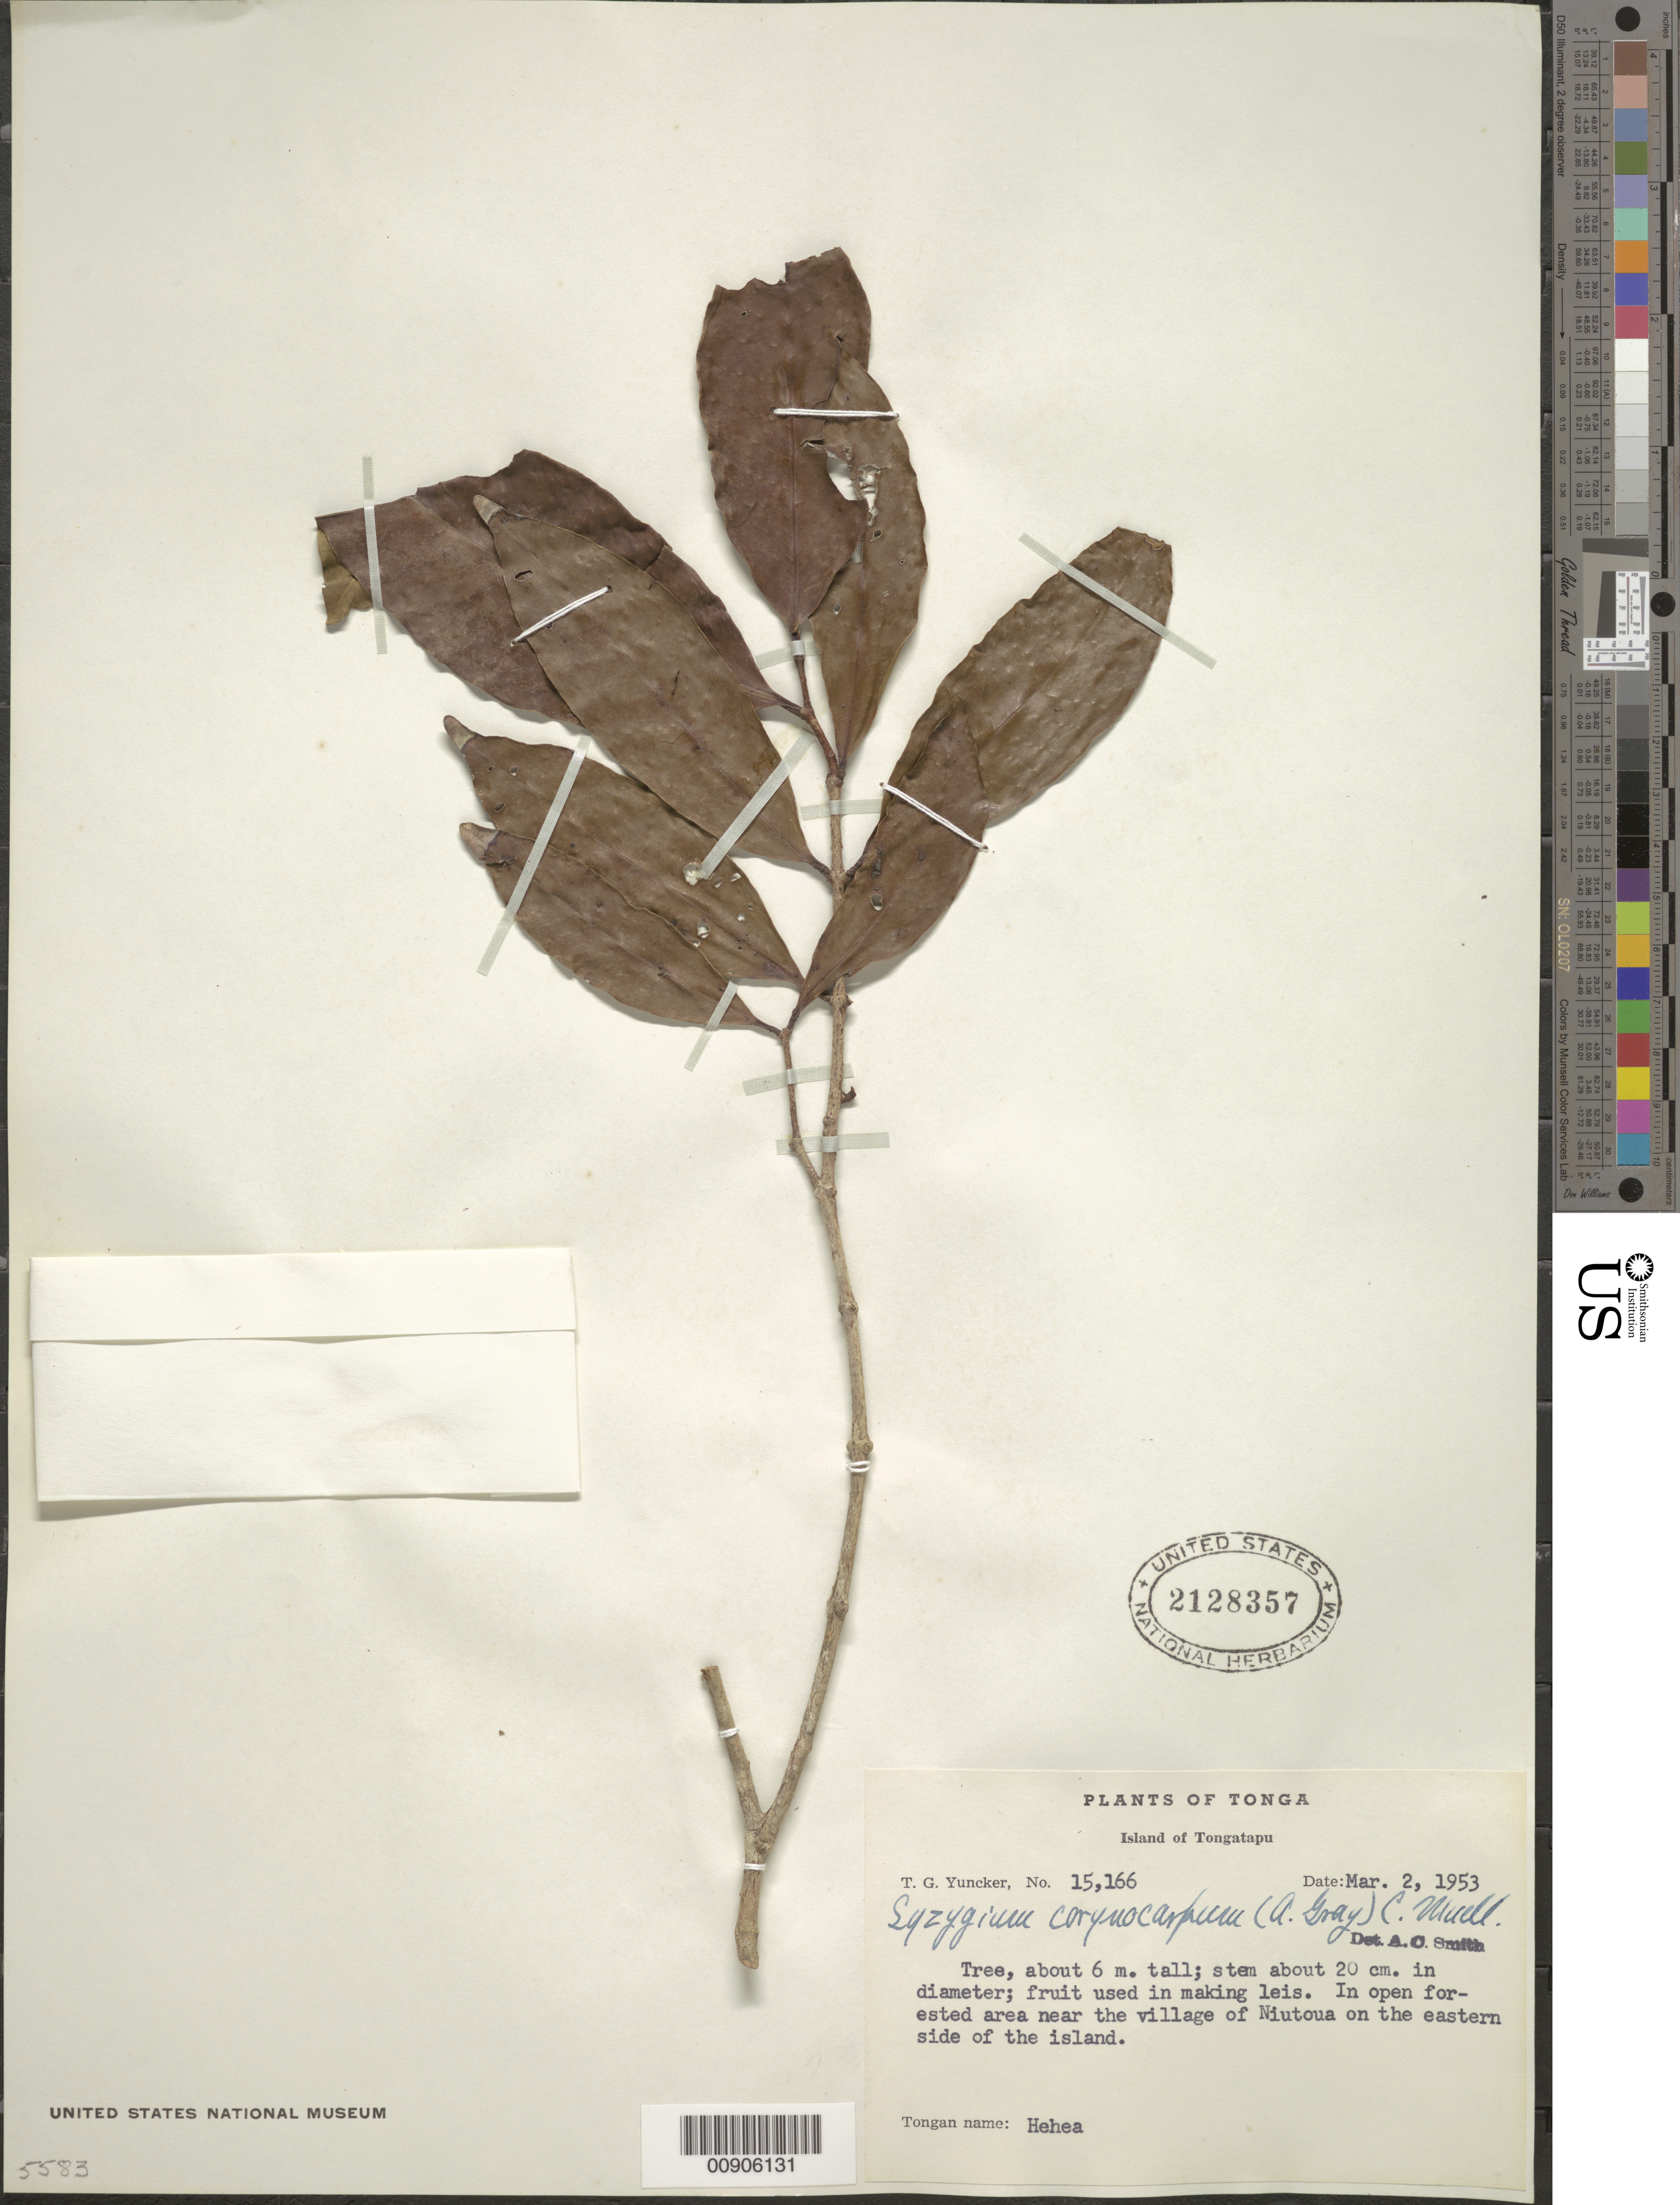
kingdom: Plantae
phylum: Tracheophyta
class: Magnoliopsida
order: Myrtales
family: Myrtaceae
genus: Syzygium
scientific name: Syzygium corynocarpum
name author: (A. Gray) Müll. Stuttg.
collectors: T. G. Yuncker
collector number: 15166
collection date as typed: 02 Mar 1953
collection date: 1953-03-02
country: Tonga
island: Tongatapu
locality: Island of Tongatapu, near the village of Niutoua on the eastern side of the island.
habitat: In open forested area.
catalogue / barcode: US 2128357